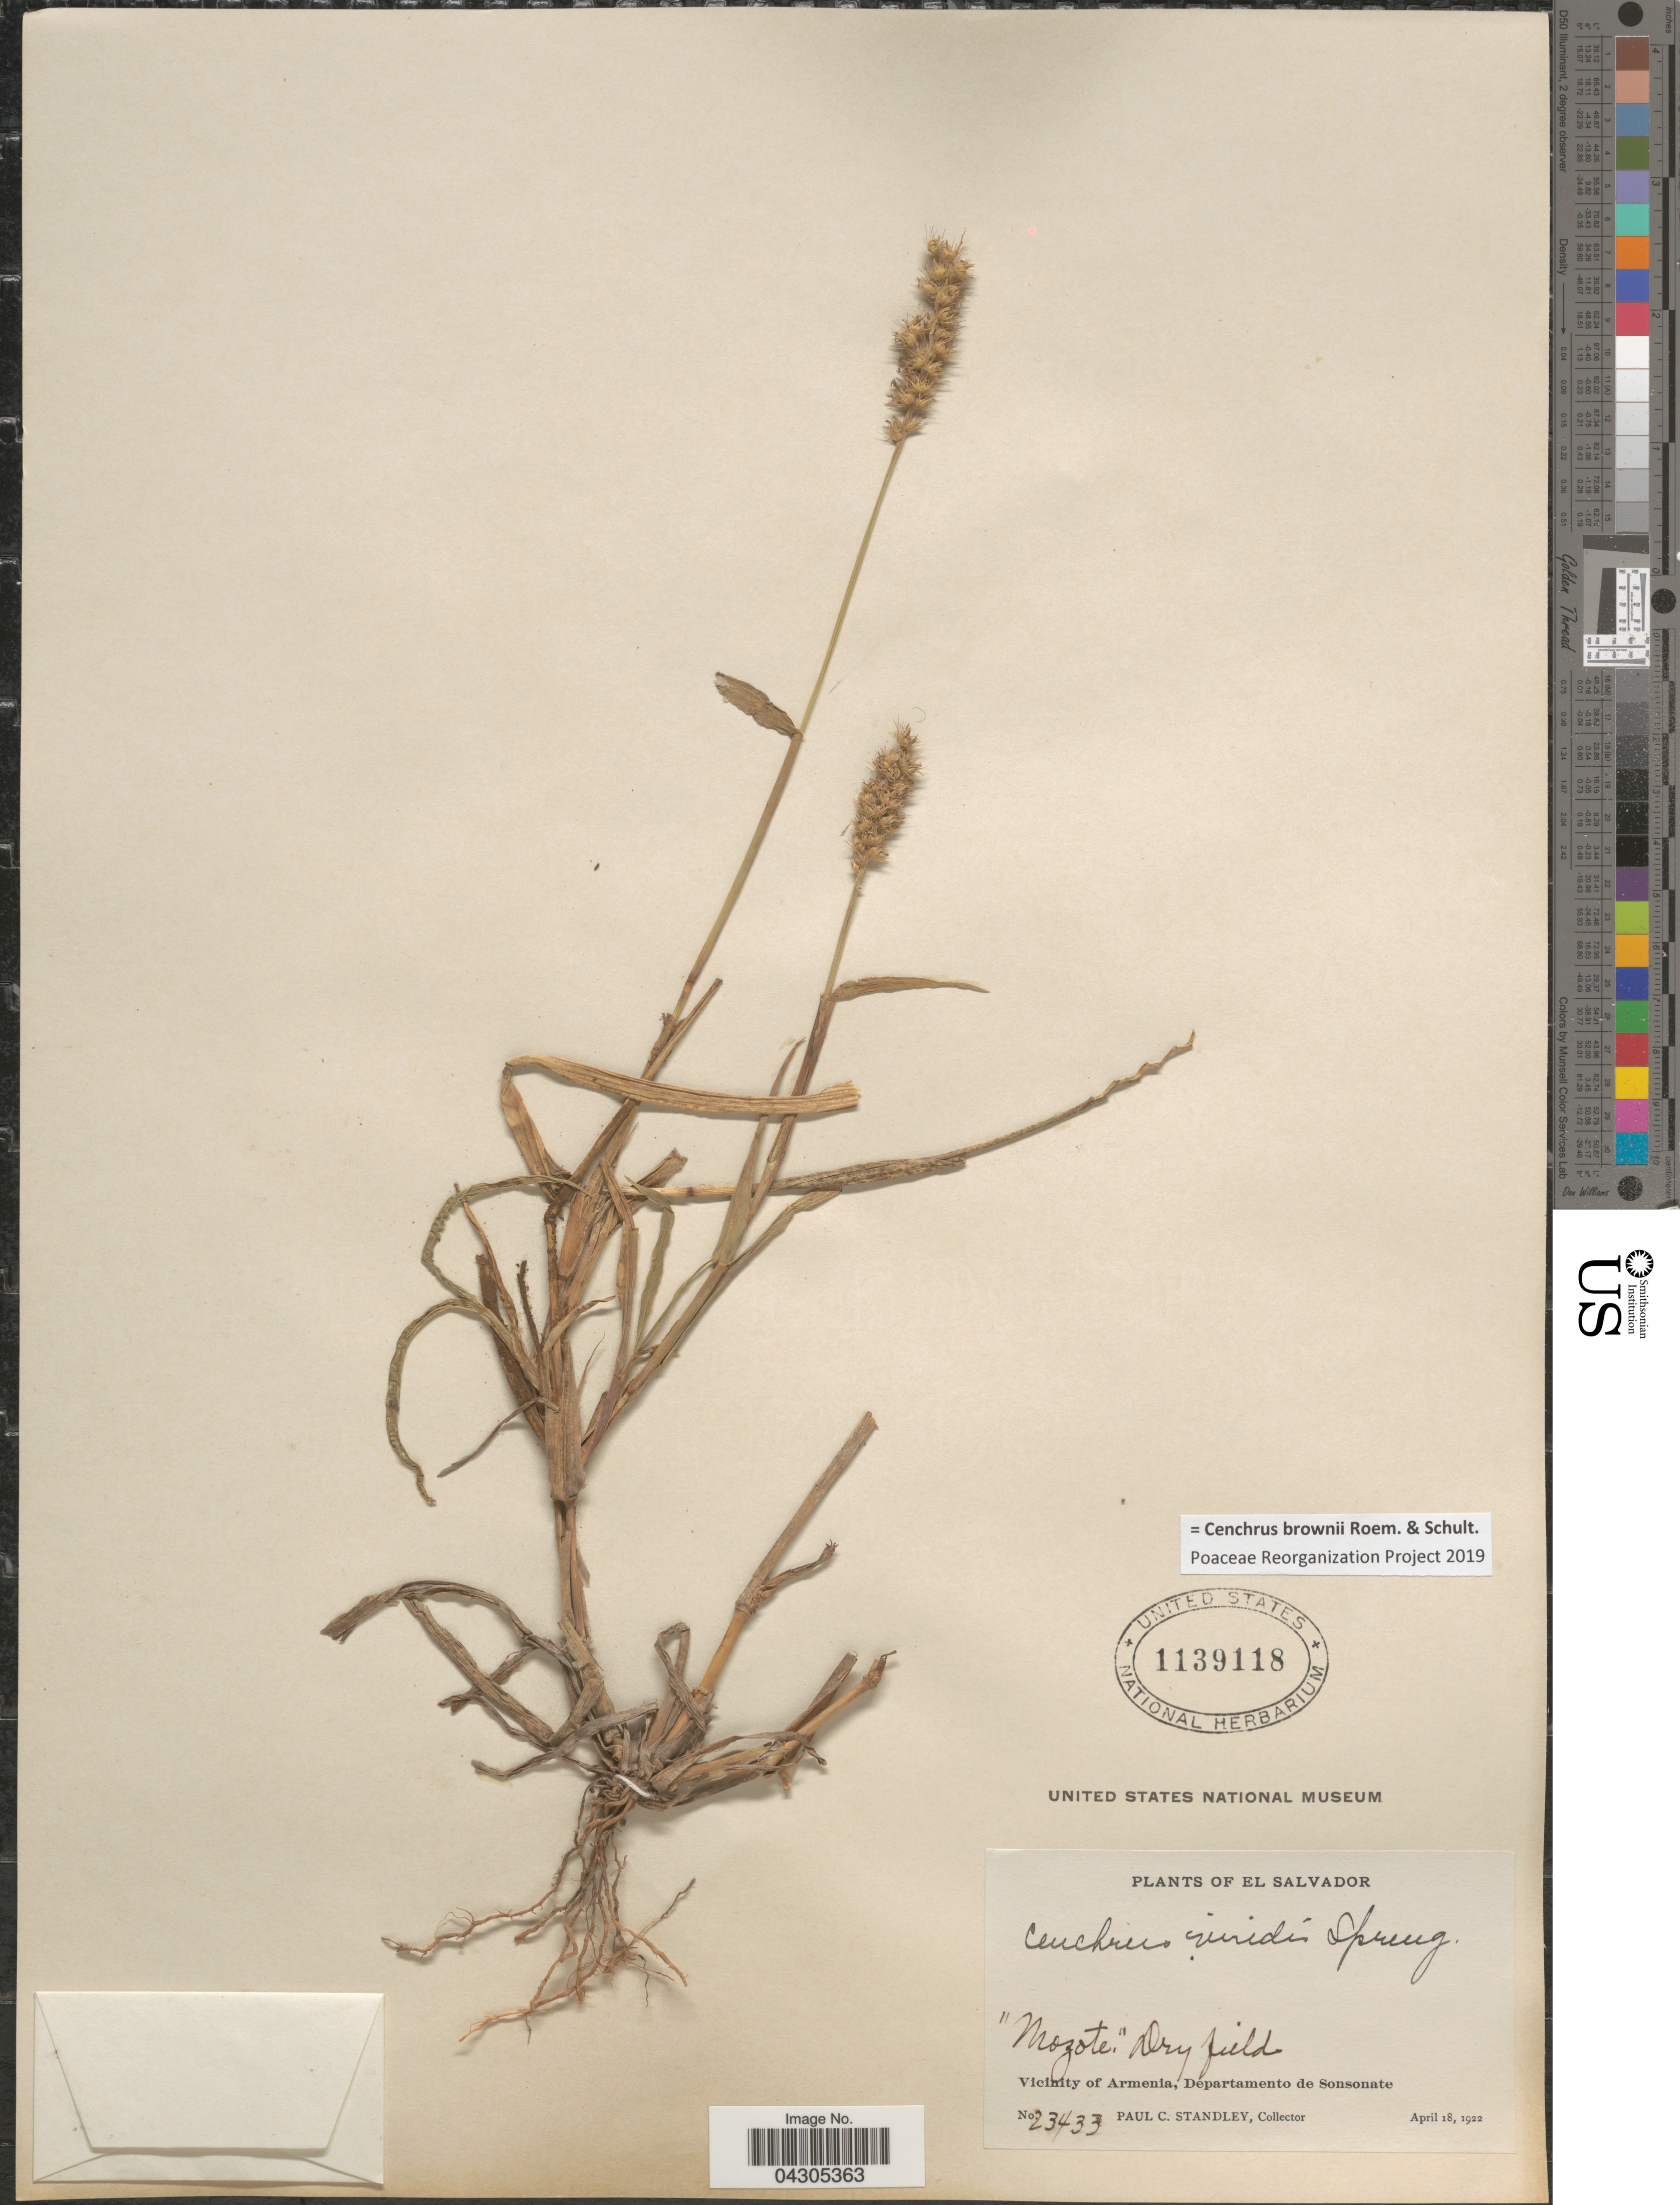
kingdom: Plantae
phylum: Tracheophyta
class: Liliopsida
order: Poales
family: Poaceae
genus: Cenchrus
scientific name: Cenchrus brownii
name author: Roem. & Schult.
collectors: P. C. Standley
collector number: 23433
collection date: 1922-04-18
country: El Salvador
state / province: Sonsonate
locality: Dry field. Vicinity of Armenia, Departamento de Sonsonate.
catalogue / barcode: US 1139118